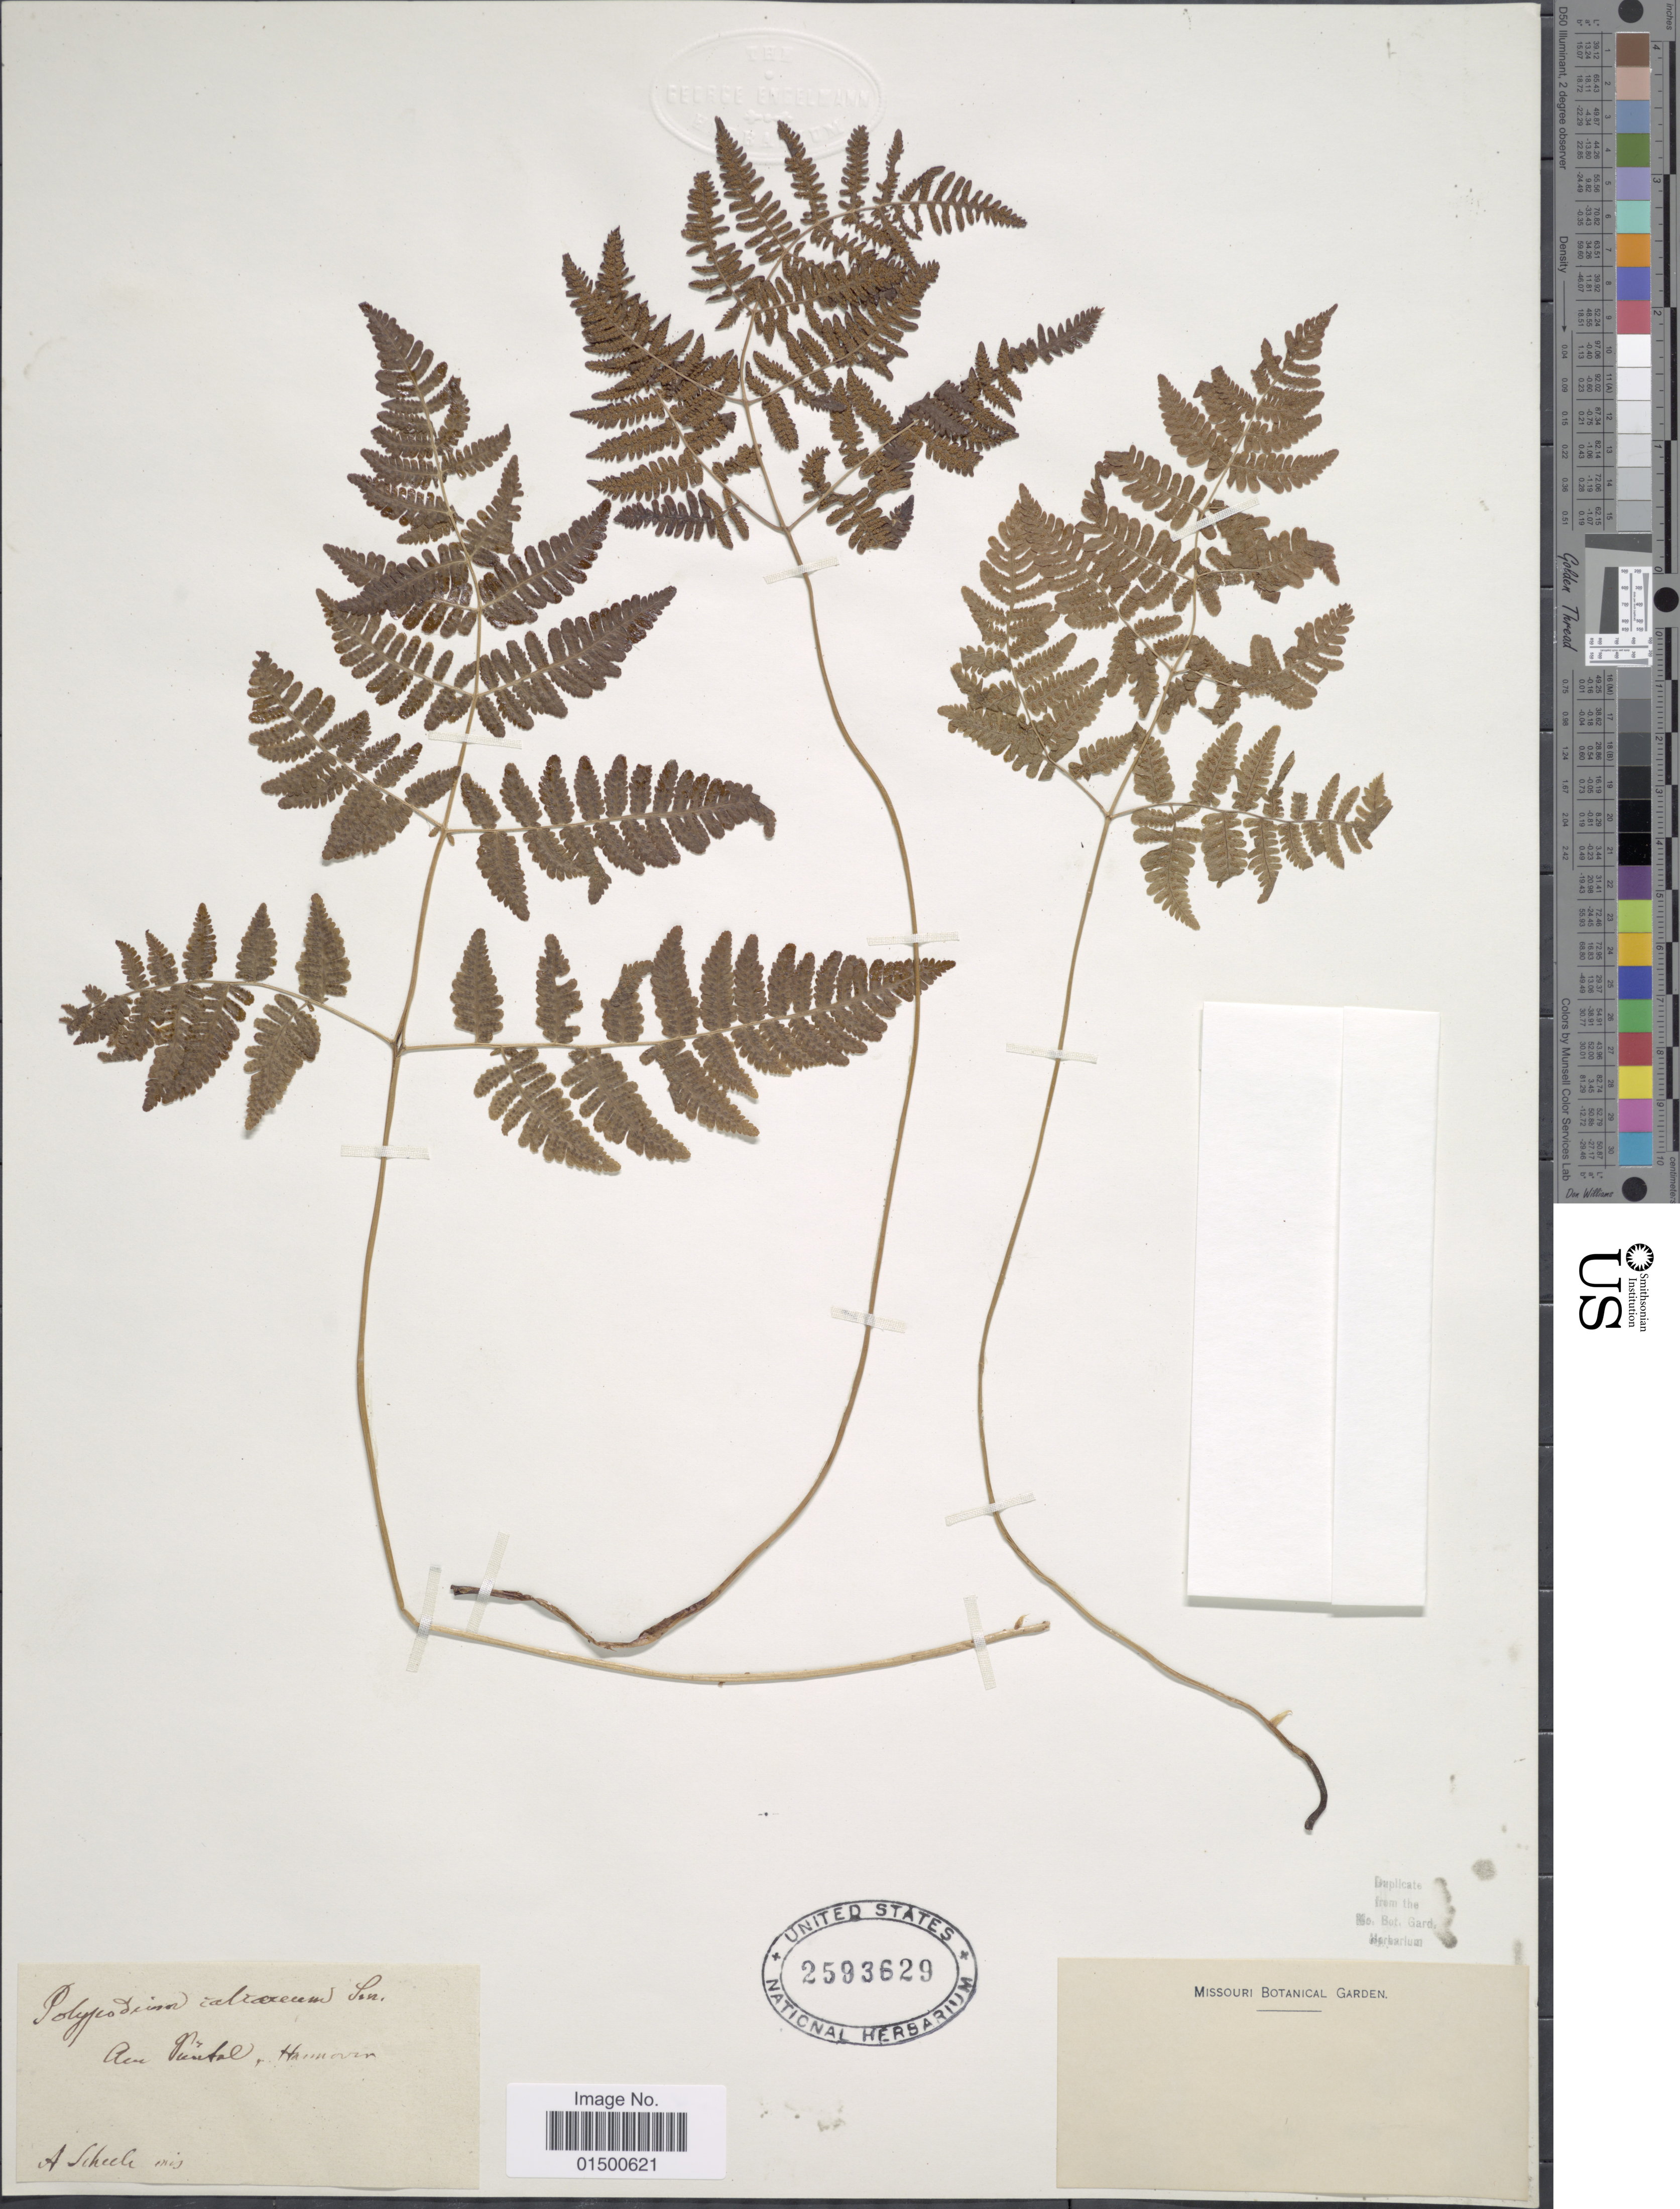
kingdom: Plantae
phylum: Tracheophyta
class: Polypodiopsida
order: Polypodiales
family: Cystopteridaceae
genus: Gymnocarpium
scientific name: Gymnocarpium disjunctum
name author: (Rupr.) Ching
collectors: A. Scheele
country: Germany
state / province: Niedersachsen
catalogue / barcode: US 2593629